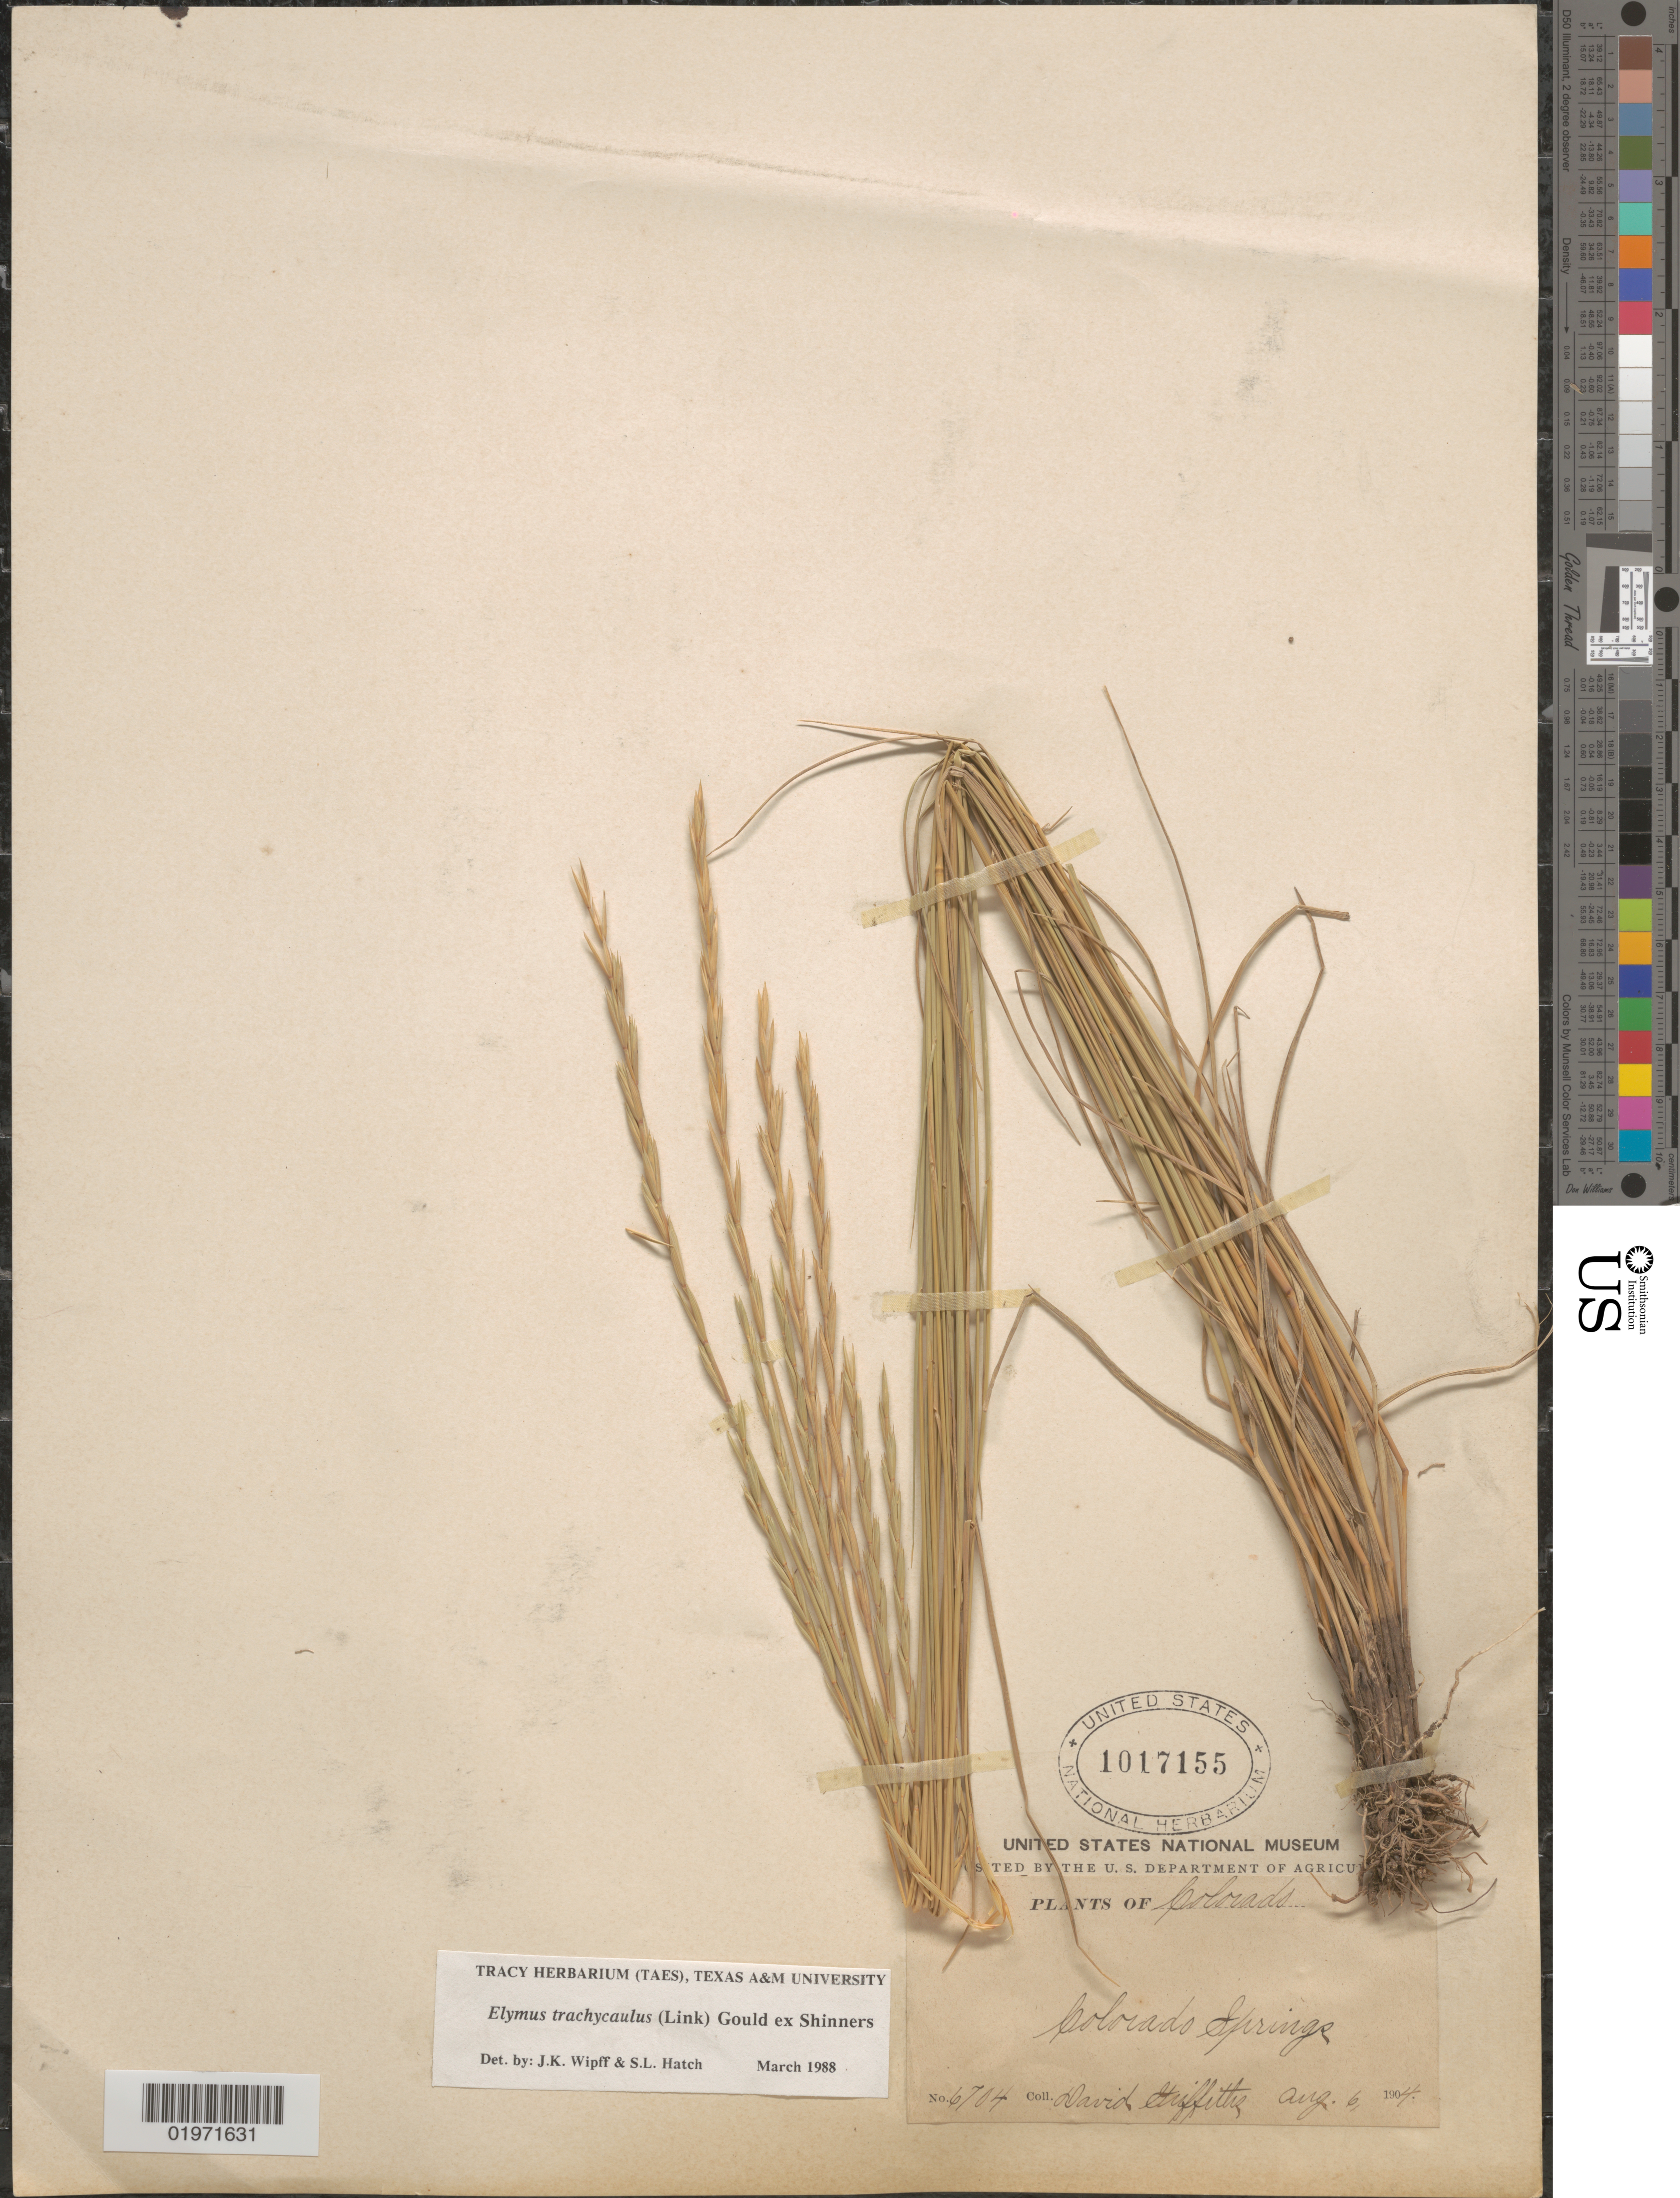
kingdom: Plantae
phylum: Tracheophyta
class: Liliopsida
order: Poales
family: Poaceae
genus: Elymus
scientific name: Elymus trachycaulus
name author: (Link) Gould ex Shinners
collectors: D. Griffiths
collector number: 6704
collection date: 1904-08-06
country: United States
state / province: Colorado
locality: Colorado Springs.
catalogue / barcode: US 1017155